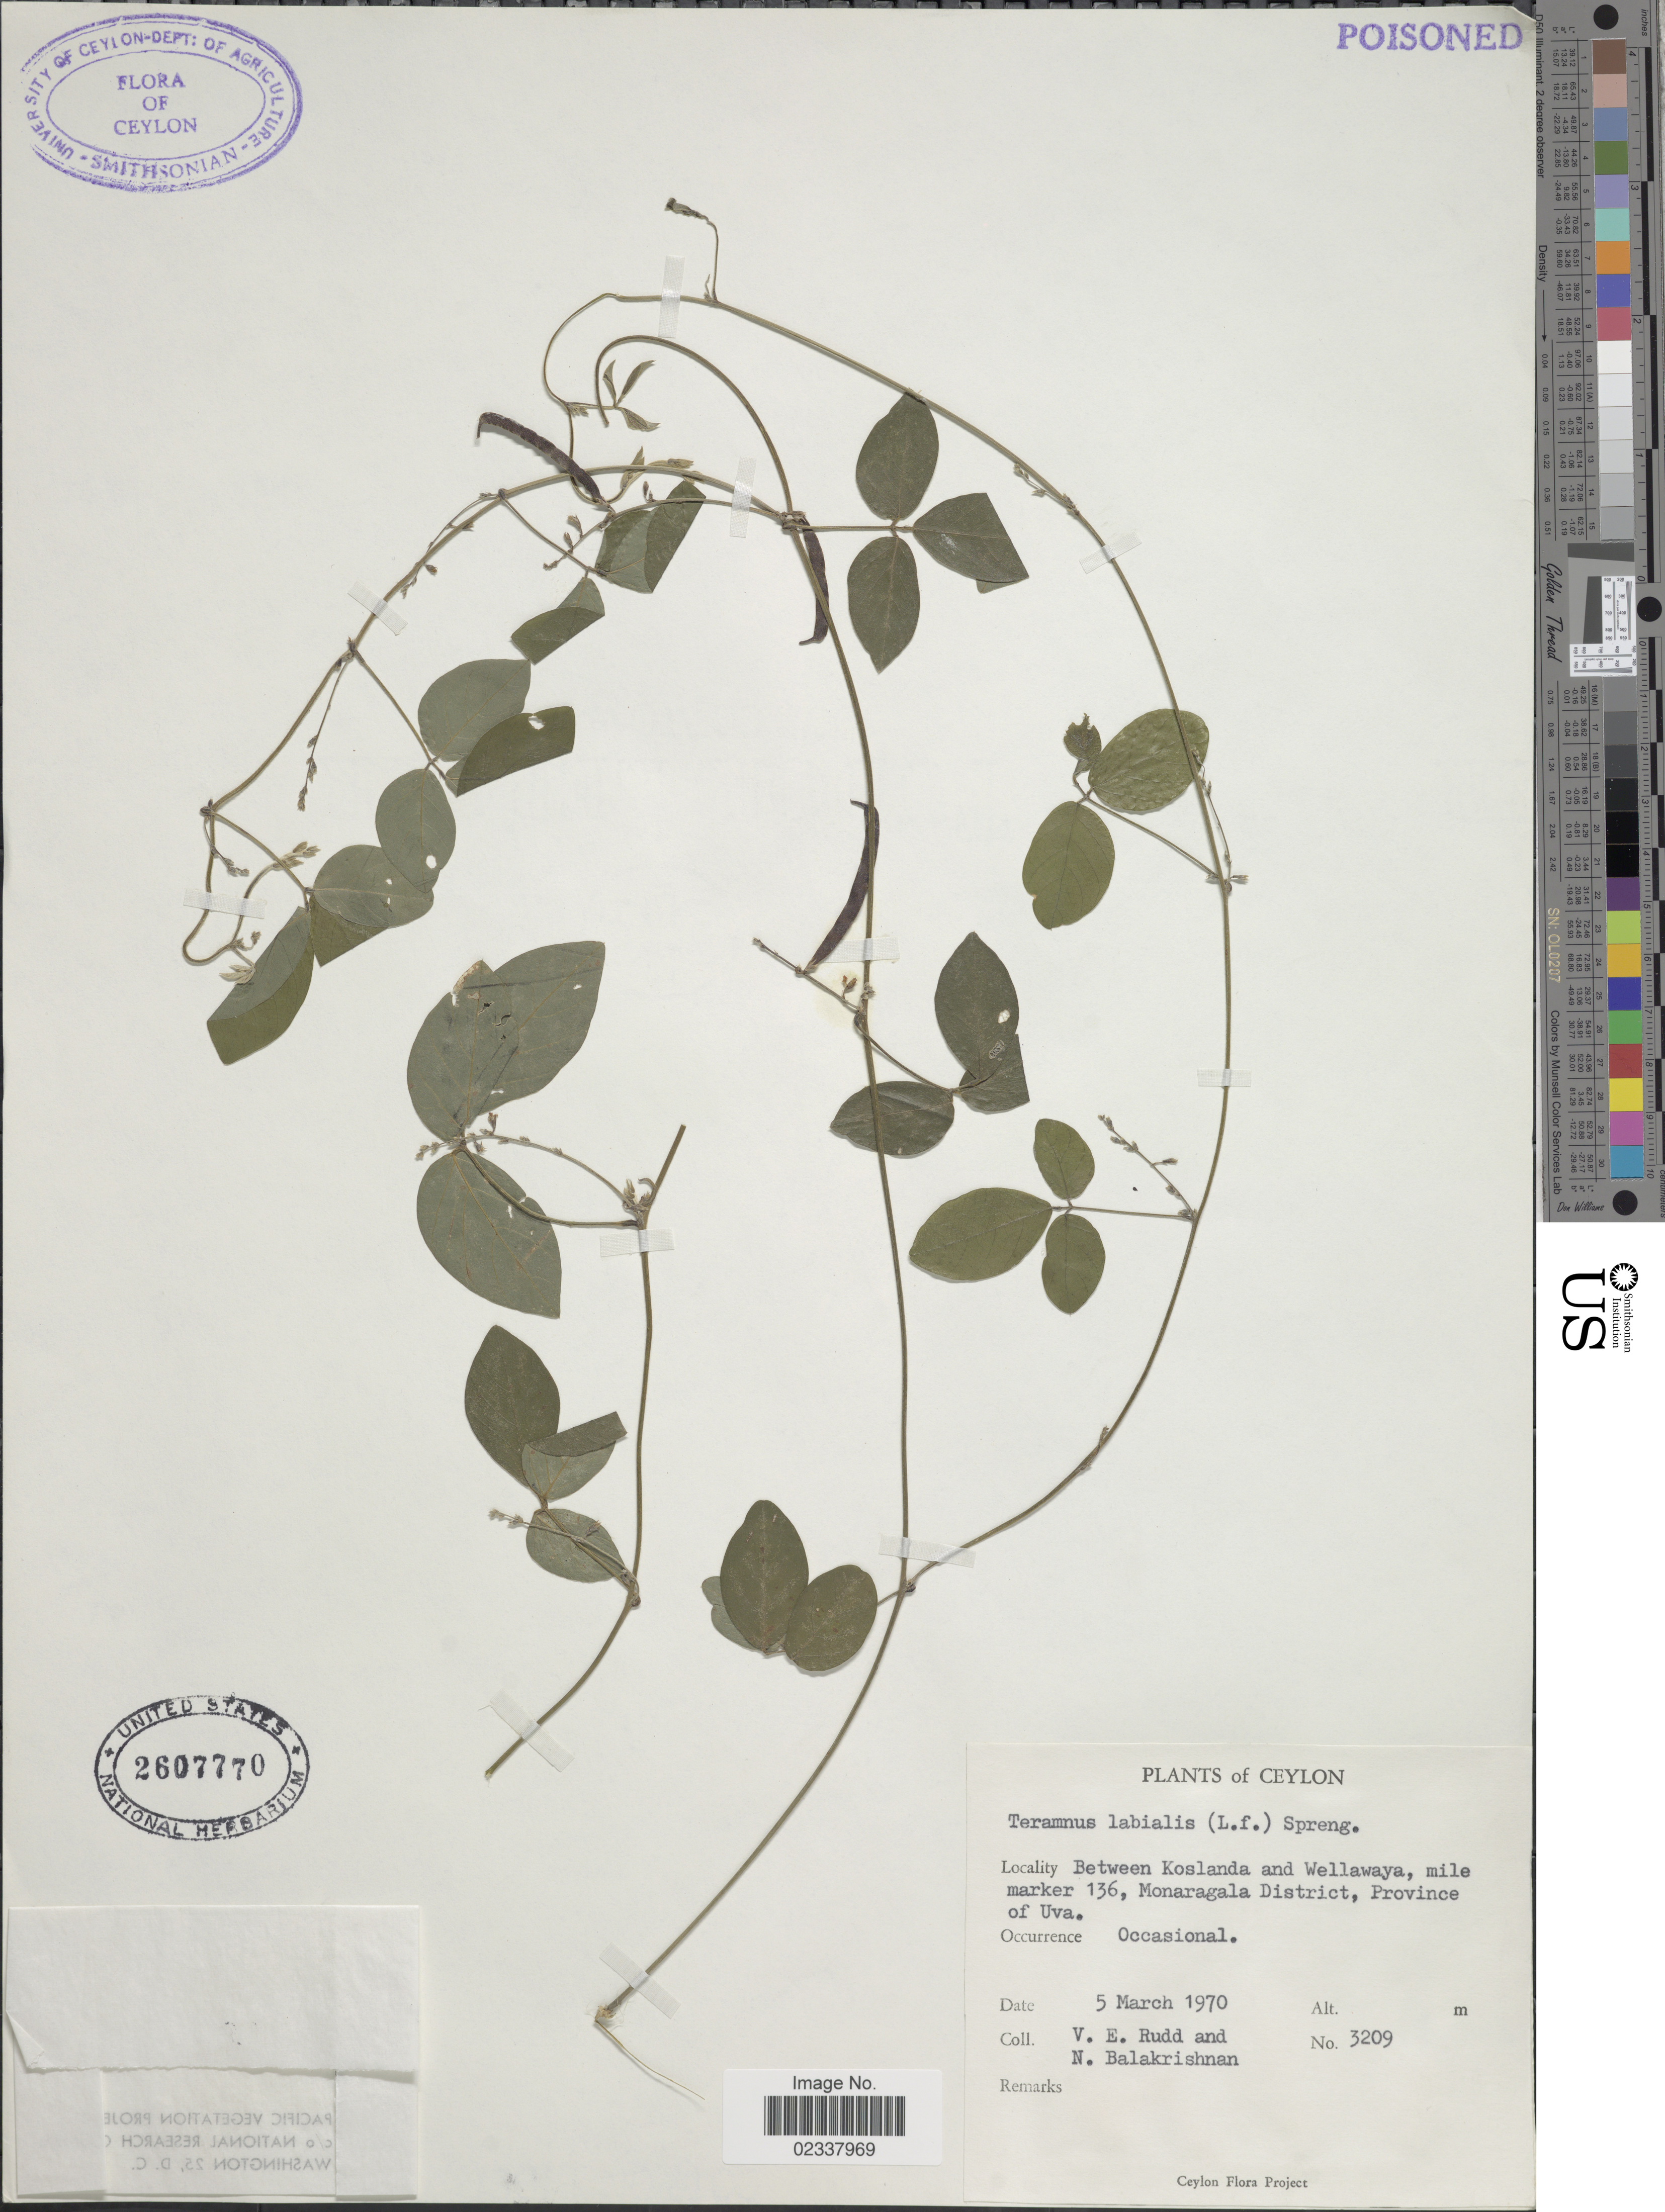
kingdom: Plantae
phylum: Tracheophyta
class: Magnoliopsida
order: Fabales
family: Fabaceae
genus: Teramnus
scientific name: Teramnus labialis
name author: (L. f.) Spreng.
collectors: V. E. Rudd & N. Balakrishnan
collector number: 3209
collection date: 1970-03-05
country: Sri Lanka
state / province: Uva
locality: Ceylon, Between Koslanda and Wellawaya, mile marker 136, Monaragala District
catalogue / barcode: US 2607770